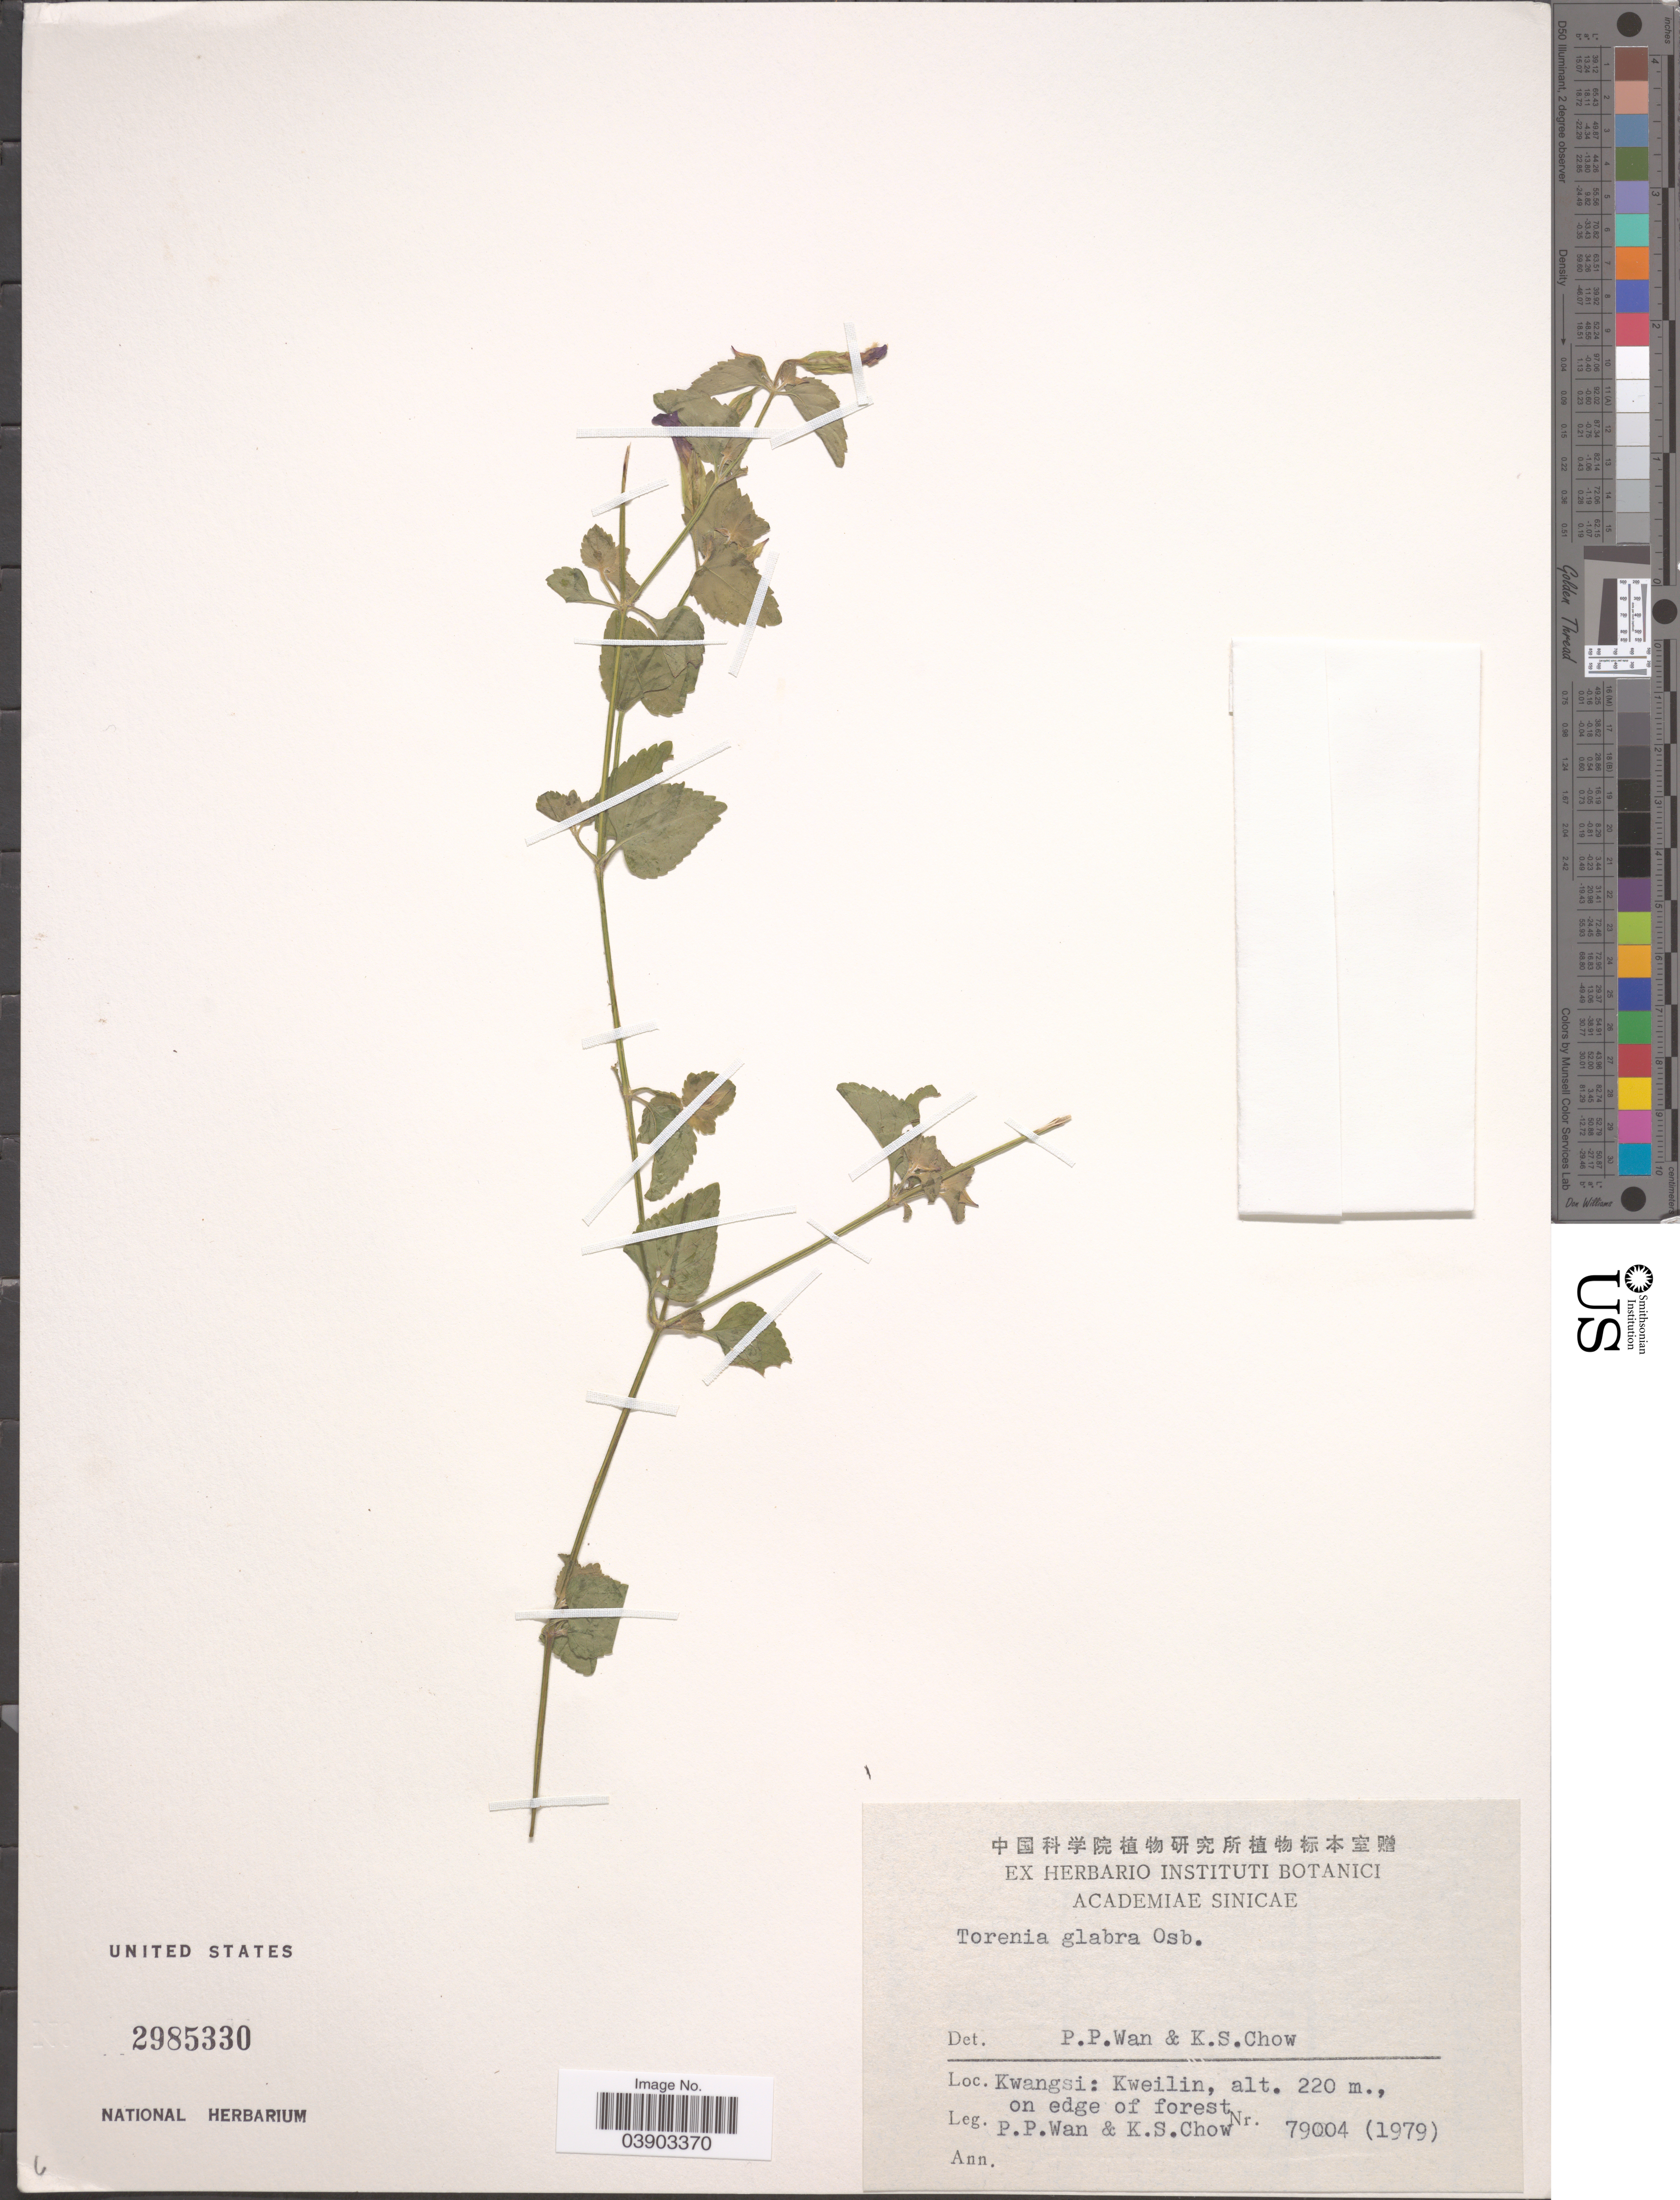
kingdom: Plantae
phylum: Tracheophyta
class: Magnoliopsida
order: Lamiales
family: Linderniaceae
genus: Torenia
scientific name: Torenia glabra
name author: Osbeck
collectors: P. Wan & K. S. Chow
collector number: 79004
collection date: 1979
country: China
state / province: Guangxi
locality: Kwangsi: Kweilin, on edge of forest.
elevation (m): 220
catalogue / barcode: US 2985330